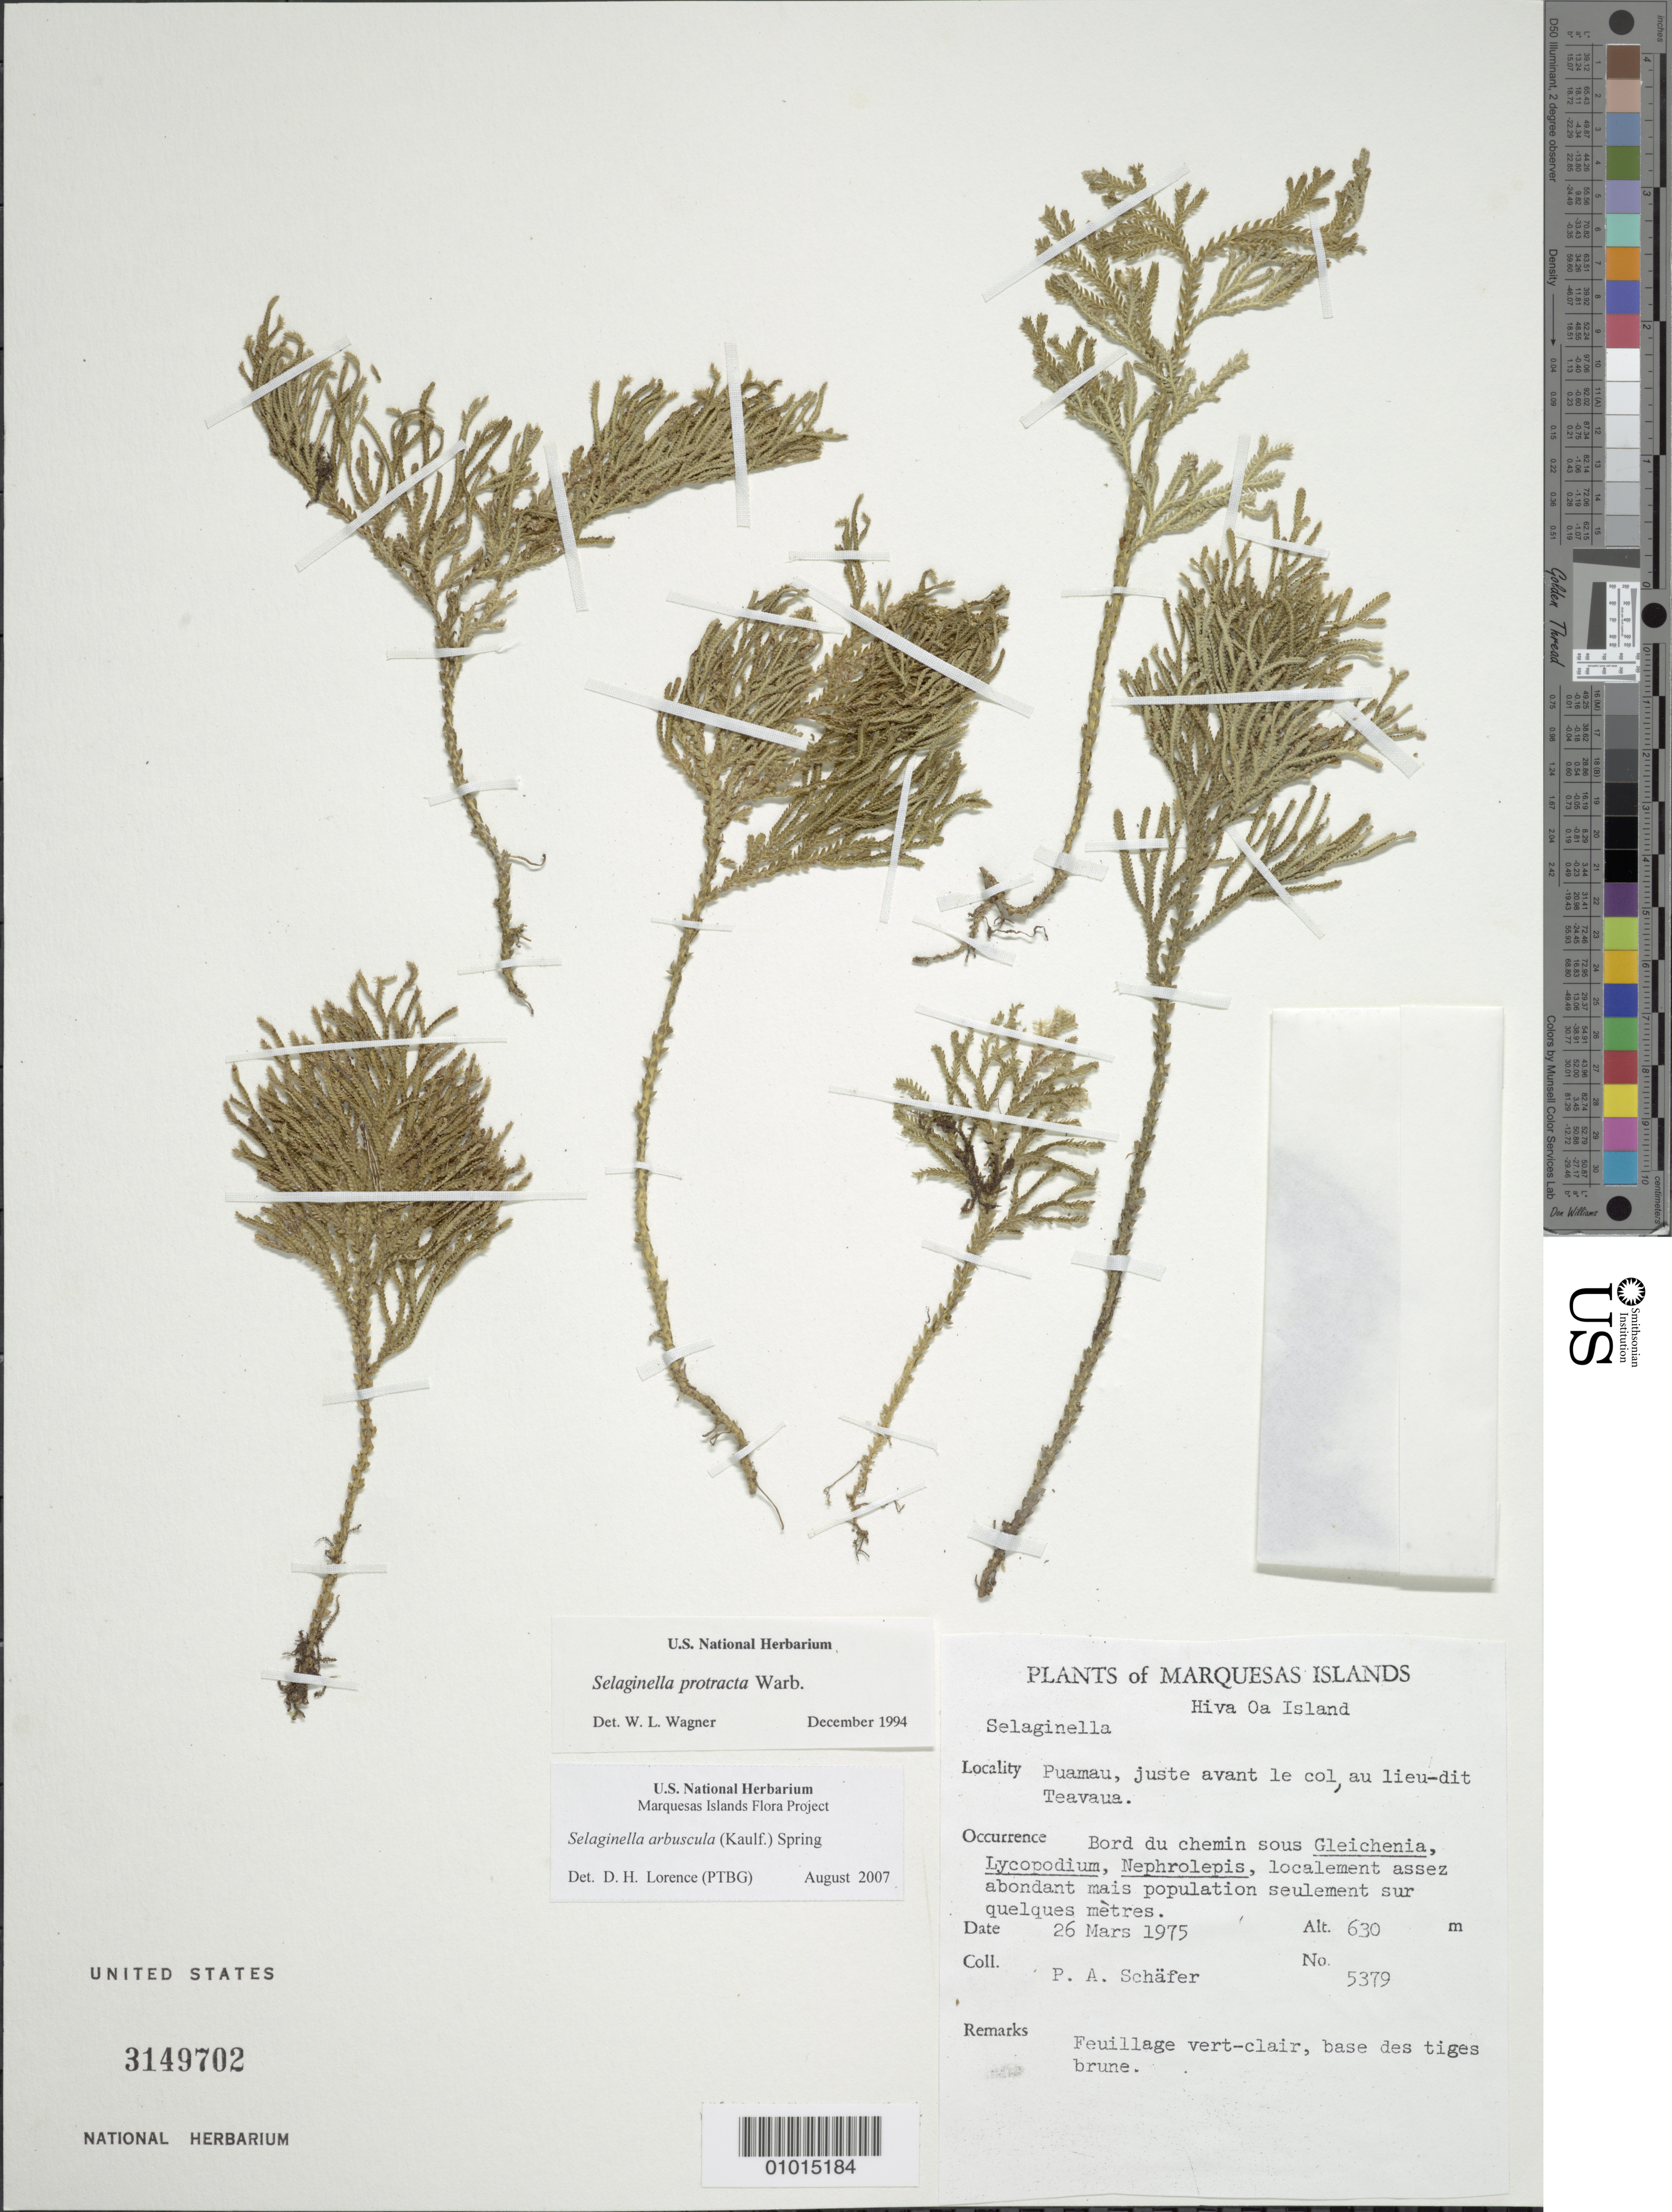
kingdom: Plantae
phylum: Tracheophyta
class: Lycopodiopsida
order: Selaginellales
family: Selaginellaceae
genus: Selaginella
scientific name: Selaginella arbuscula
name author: (Kualf.) Spring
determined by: Lorence, David H., (PTBG), National Tropical Botanical Garden (UNITED STATES)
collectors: P. A. Schäfer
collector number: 5379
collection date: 1975-03-26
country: French Polynesia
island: Hiva Oa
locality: Puamau, juste avant le col, au lieu-dit Teavaua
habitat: Bord du chemin sous Gleichenia, Lycopodium, Nephrolepis; localement assez abondant mais population seulement sur quelques mètres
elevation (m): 630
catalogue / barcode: US 3149702